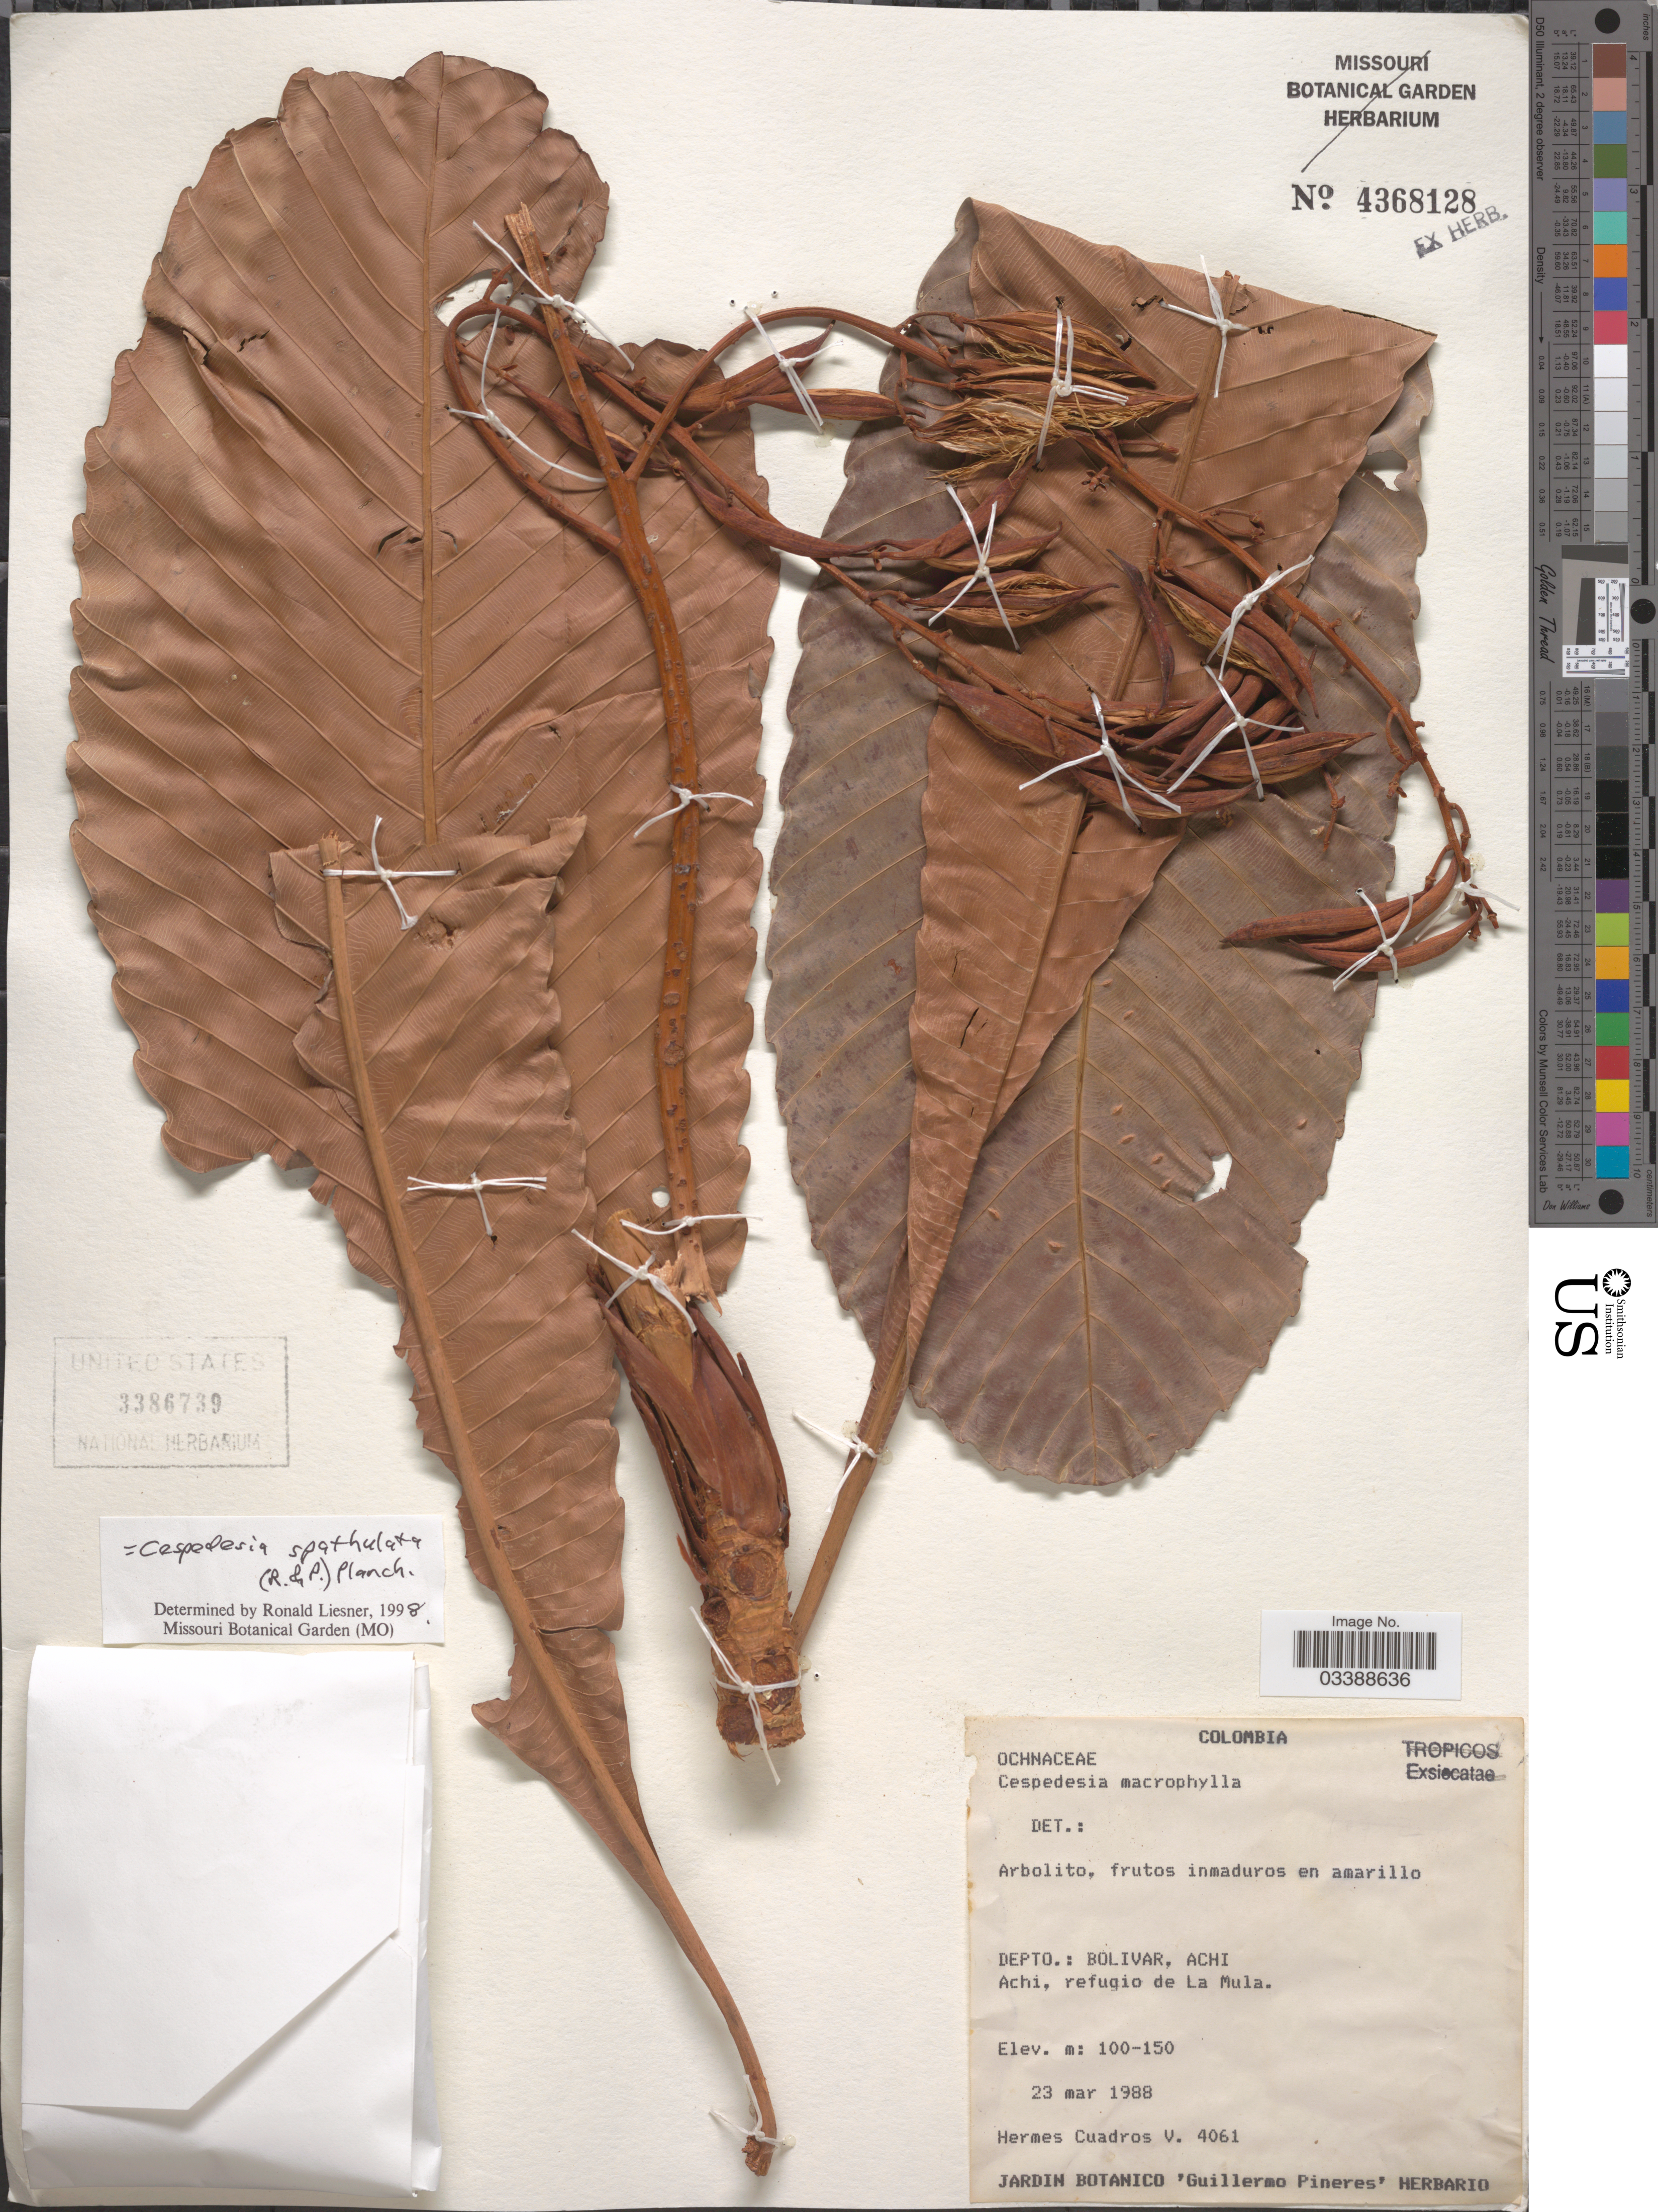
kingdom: Plantae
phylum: Tracheophyta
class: Magnoliopsida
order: Malpighiales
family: Ochnaceae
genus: Cespedesia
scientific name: Cespedesia macrophylla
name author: Seem.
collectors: H. Cuadros V.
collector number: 4061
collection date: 1988-03-23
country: Colombia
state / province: Bolívar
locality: Depto.: Bolivar, Achi. Achi, Refugio de La Mula.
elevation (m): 100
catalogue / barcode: US 3386739